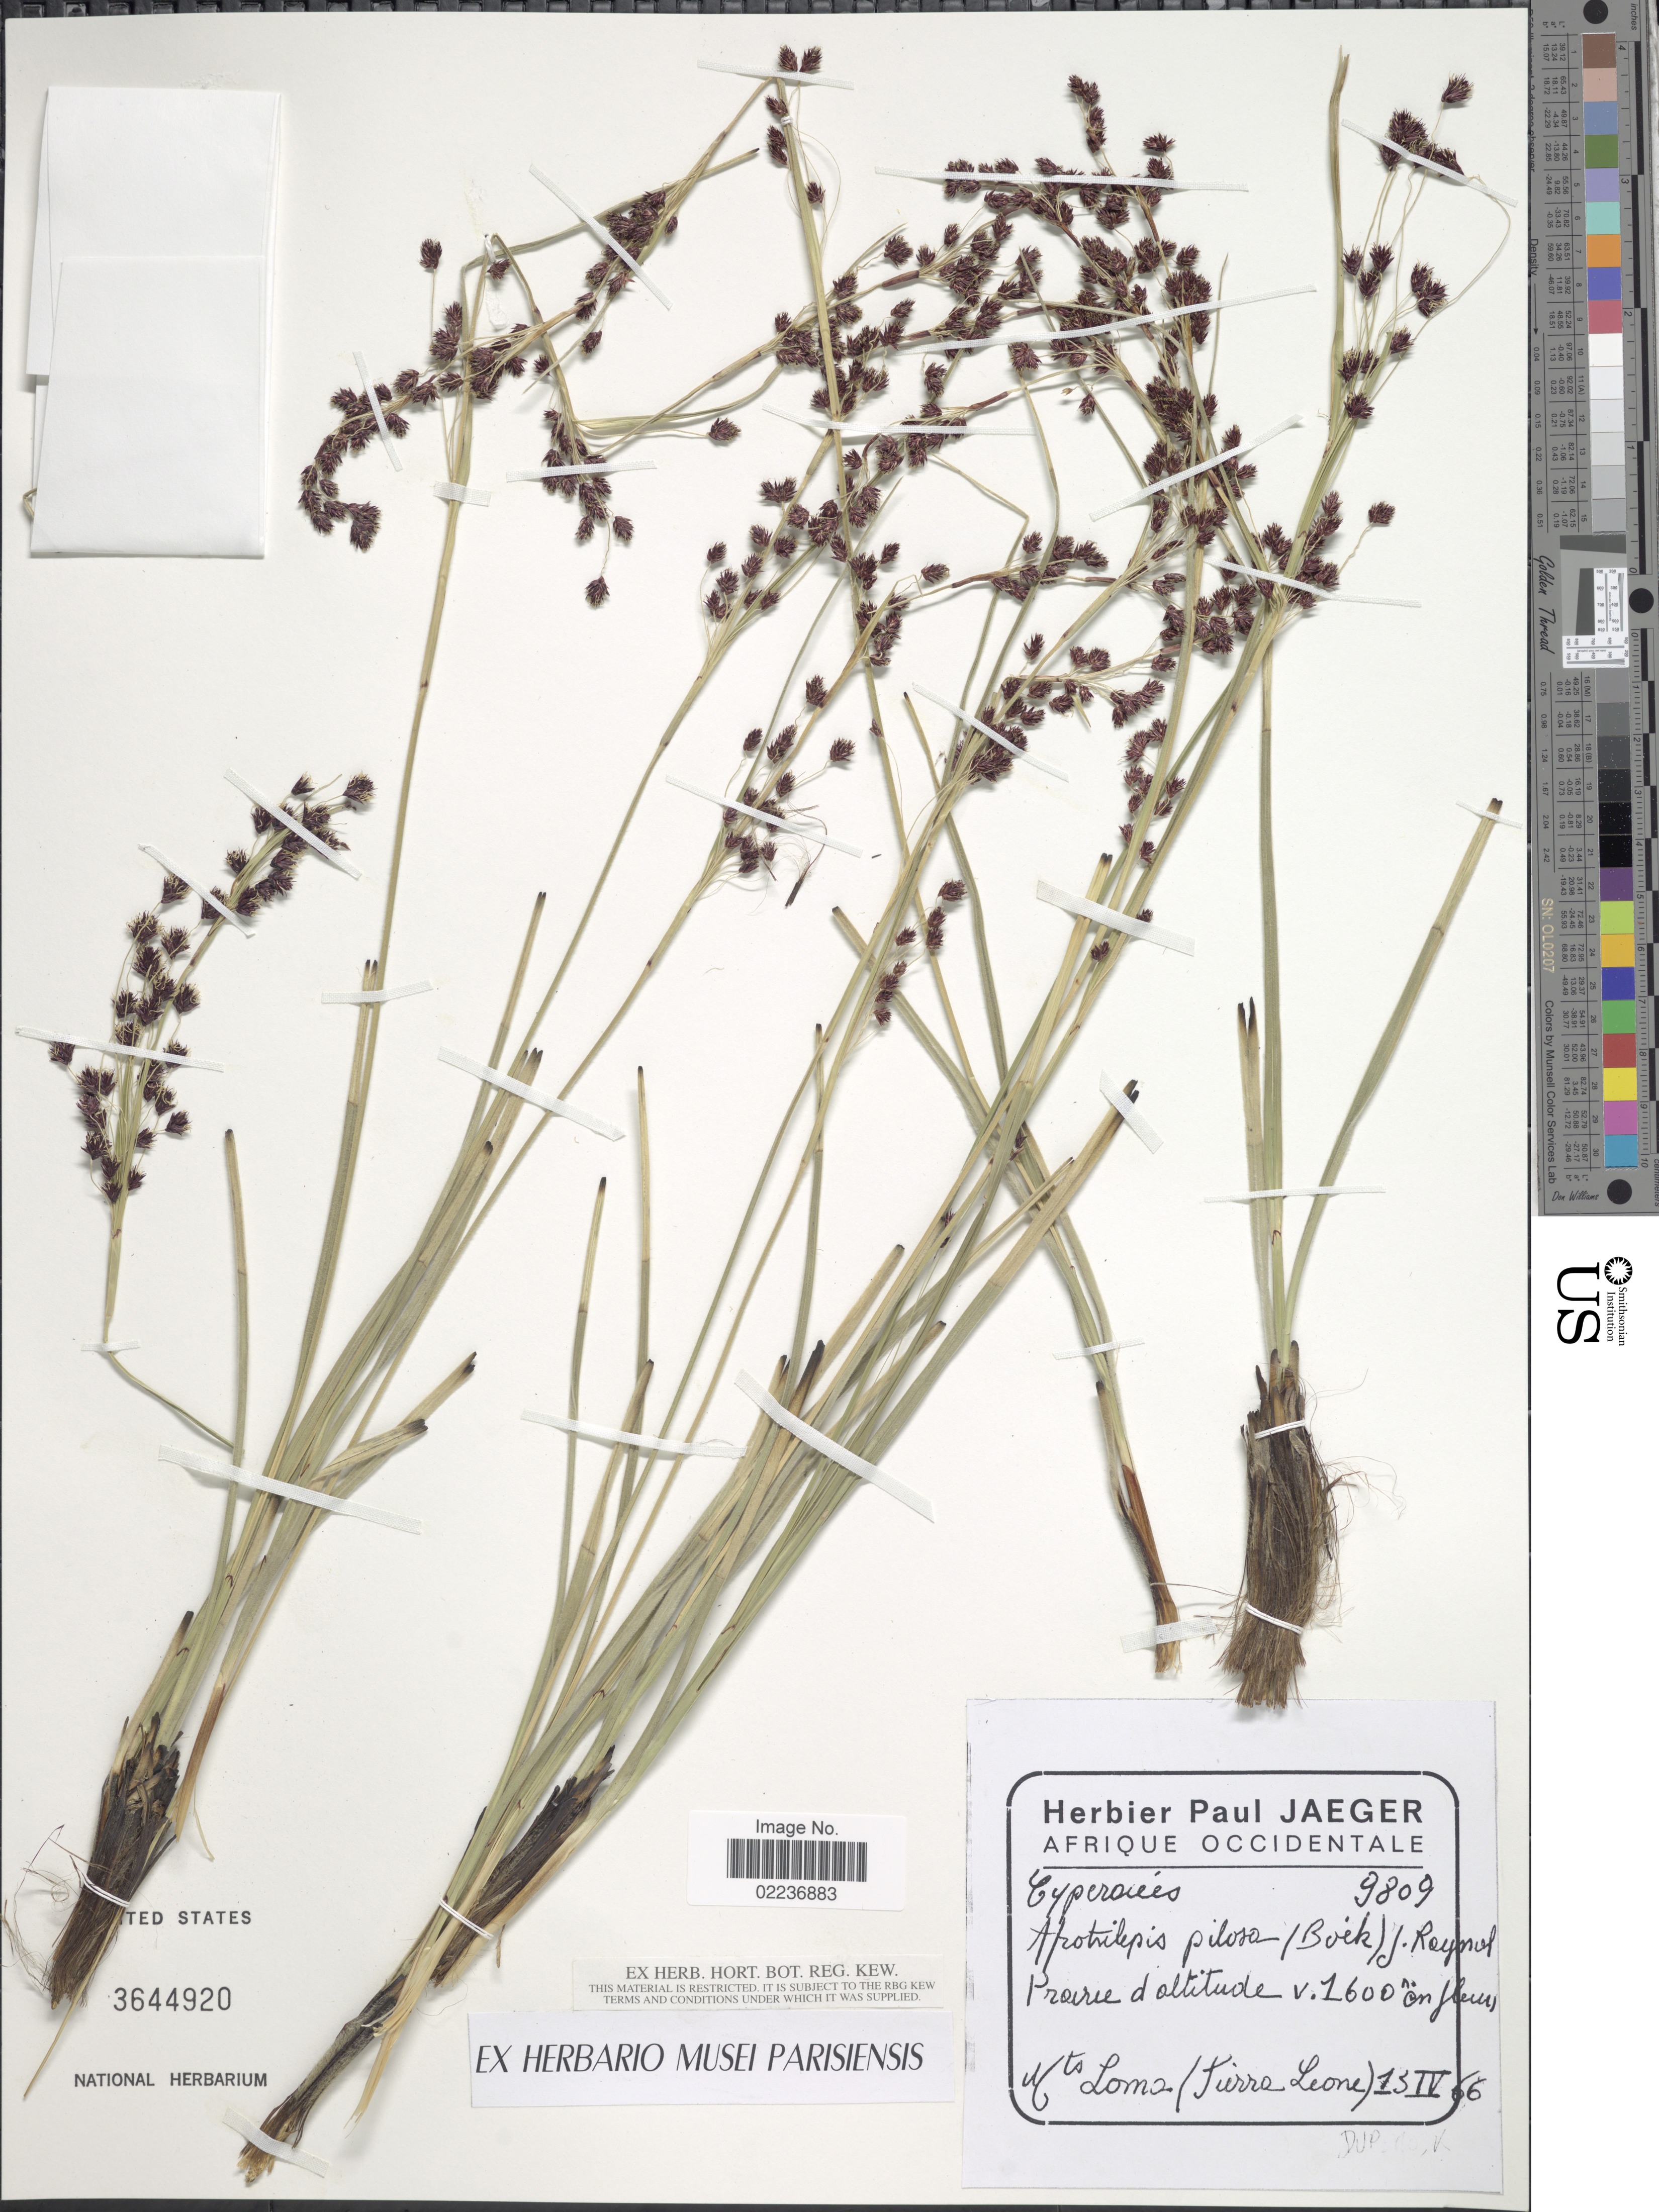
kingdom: Plantae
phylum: Tracheophyta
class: Liliopsida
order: Poales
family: Cyperaceae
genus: Afrotrilepis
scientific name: Afrotrilepis pilosa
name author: (Boeckeler) J. Raynal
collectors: Ex herb. Paul Jaeger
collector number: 9809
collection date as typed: Transcribed d/m/y: 13/4/66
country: Sierra Leone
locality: Afrique Occidentale, Prairie, Mts. Loma (Sierra Leone)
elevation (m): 1600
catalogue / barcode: US 3644920